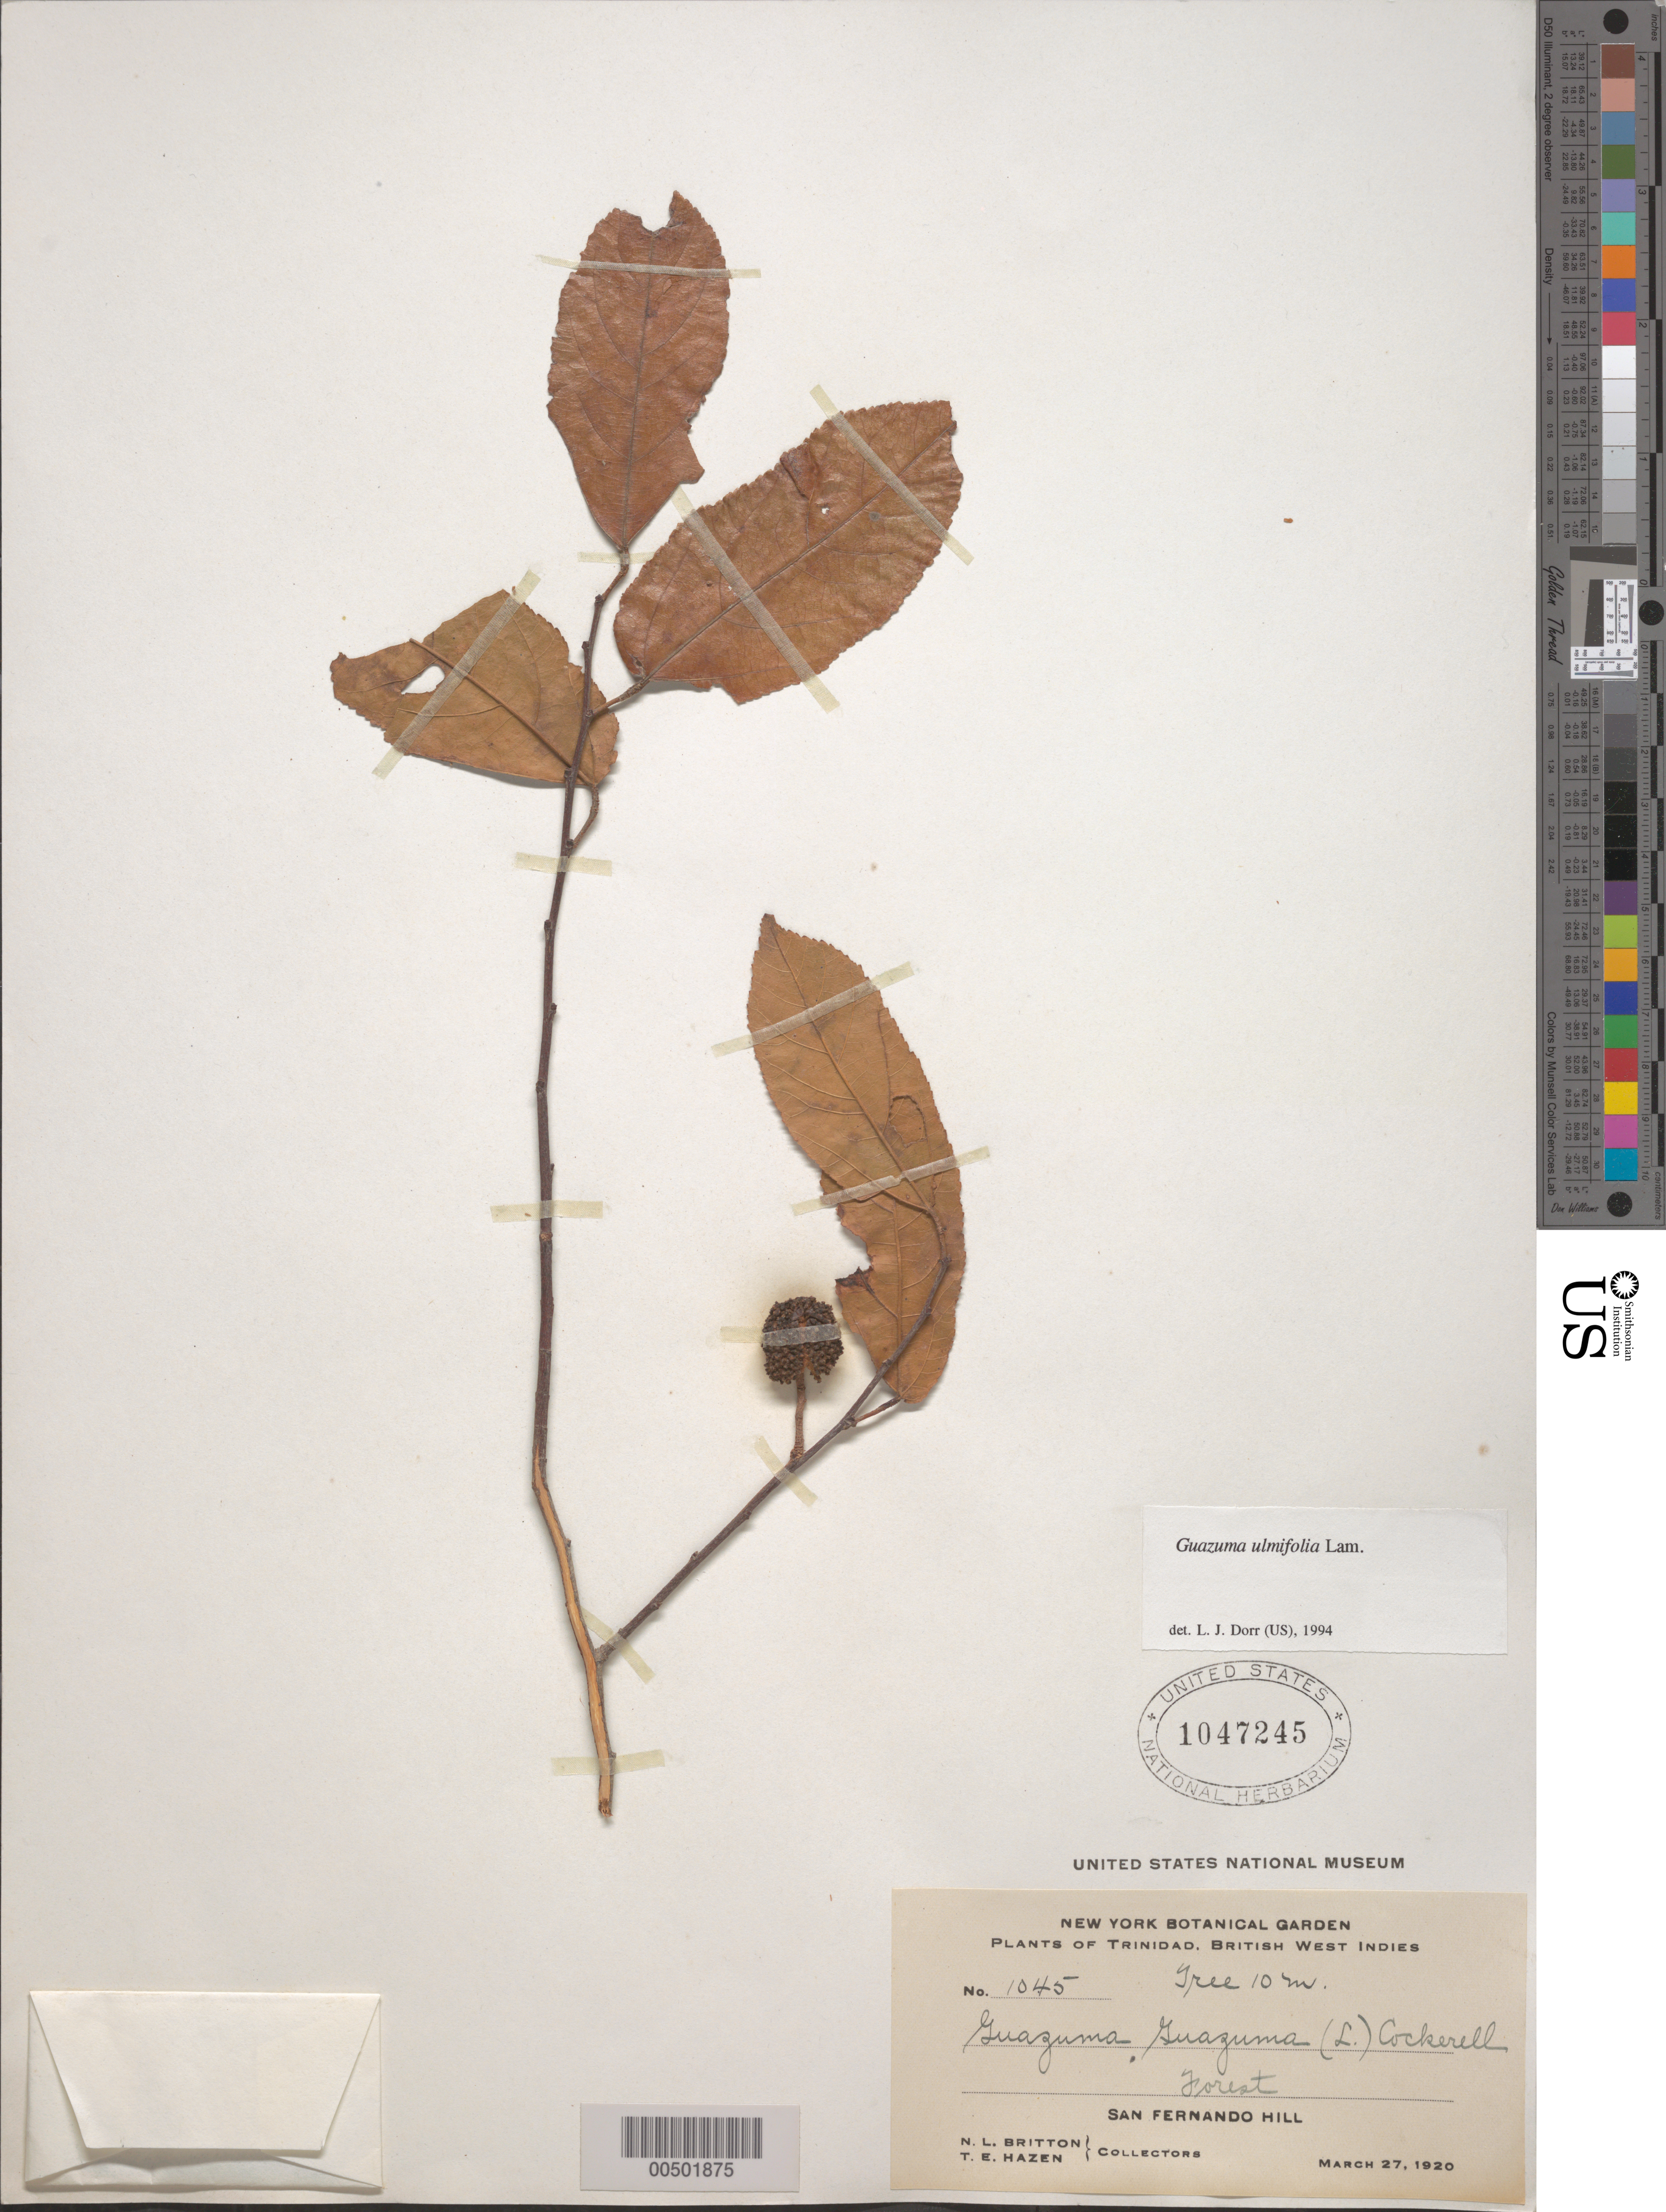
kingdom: Plantae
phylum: Tracheophyta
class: Magnoliopsida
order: Malvales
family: Malvaceae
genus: Guazuma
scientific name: Guazuma ulmifolia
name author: Lam.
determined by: Dorr, L. J., (BOT), Smithsonian Institution - National Museum of Natural History (UNITED STATES)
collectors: N. Britton & T. E. Hazen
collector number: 1045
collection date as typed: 27 Mar 1920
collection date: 1920-03-27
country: Trinidad and Tobago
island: Trinidad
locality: San Fernando Hill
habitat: Forest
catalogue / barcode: US 1047245